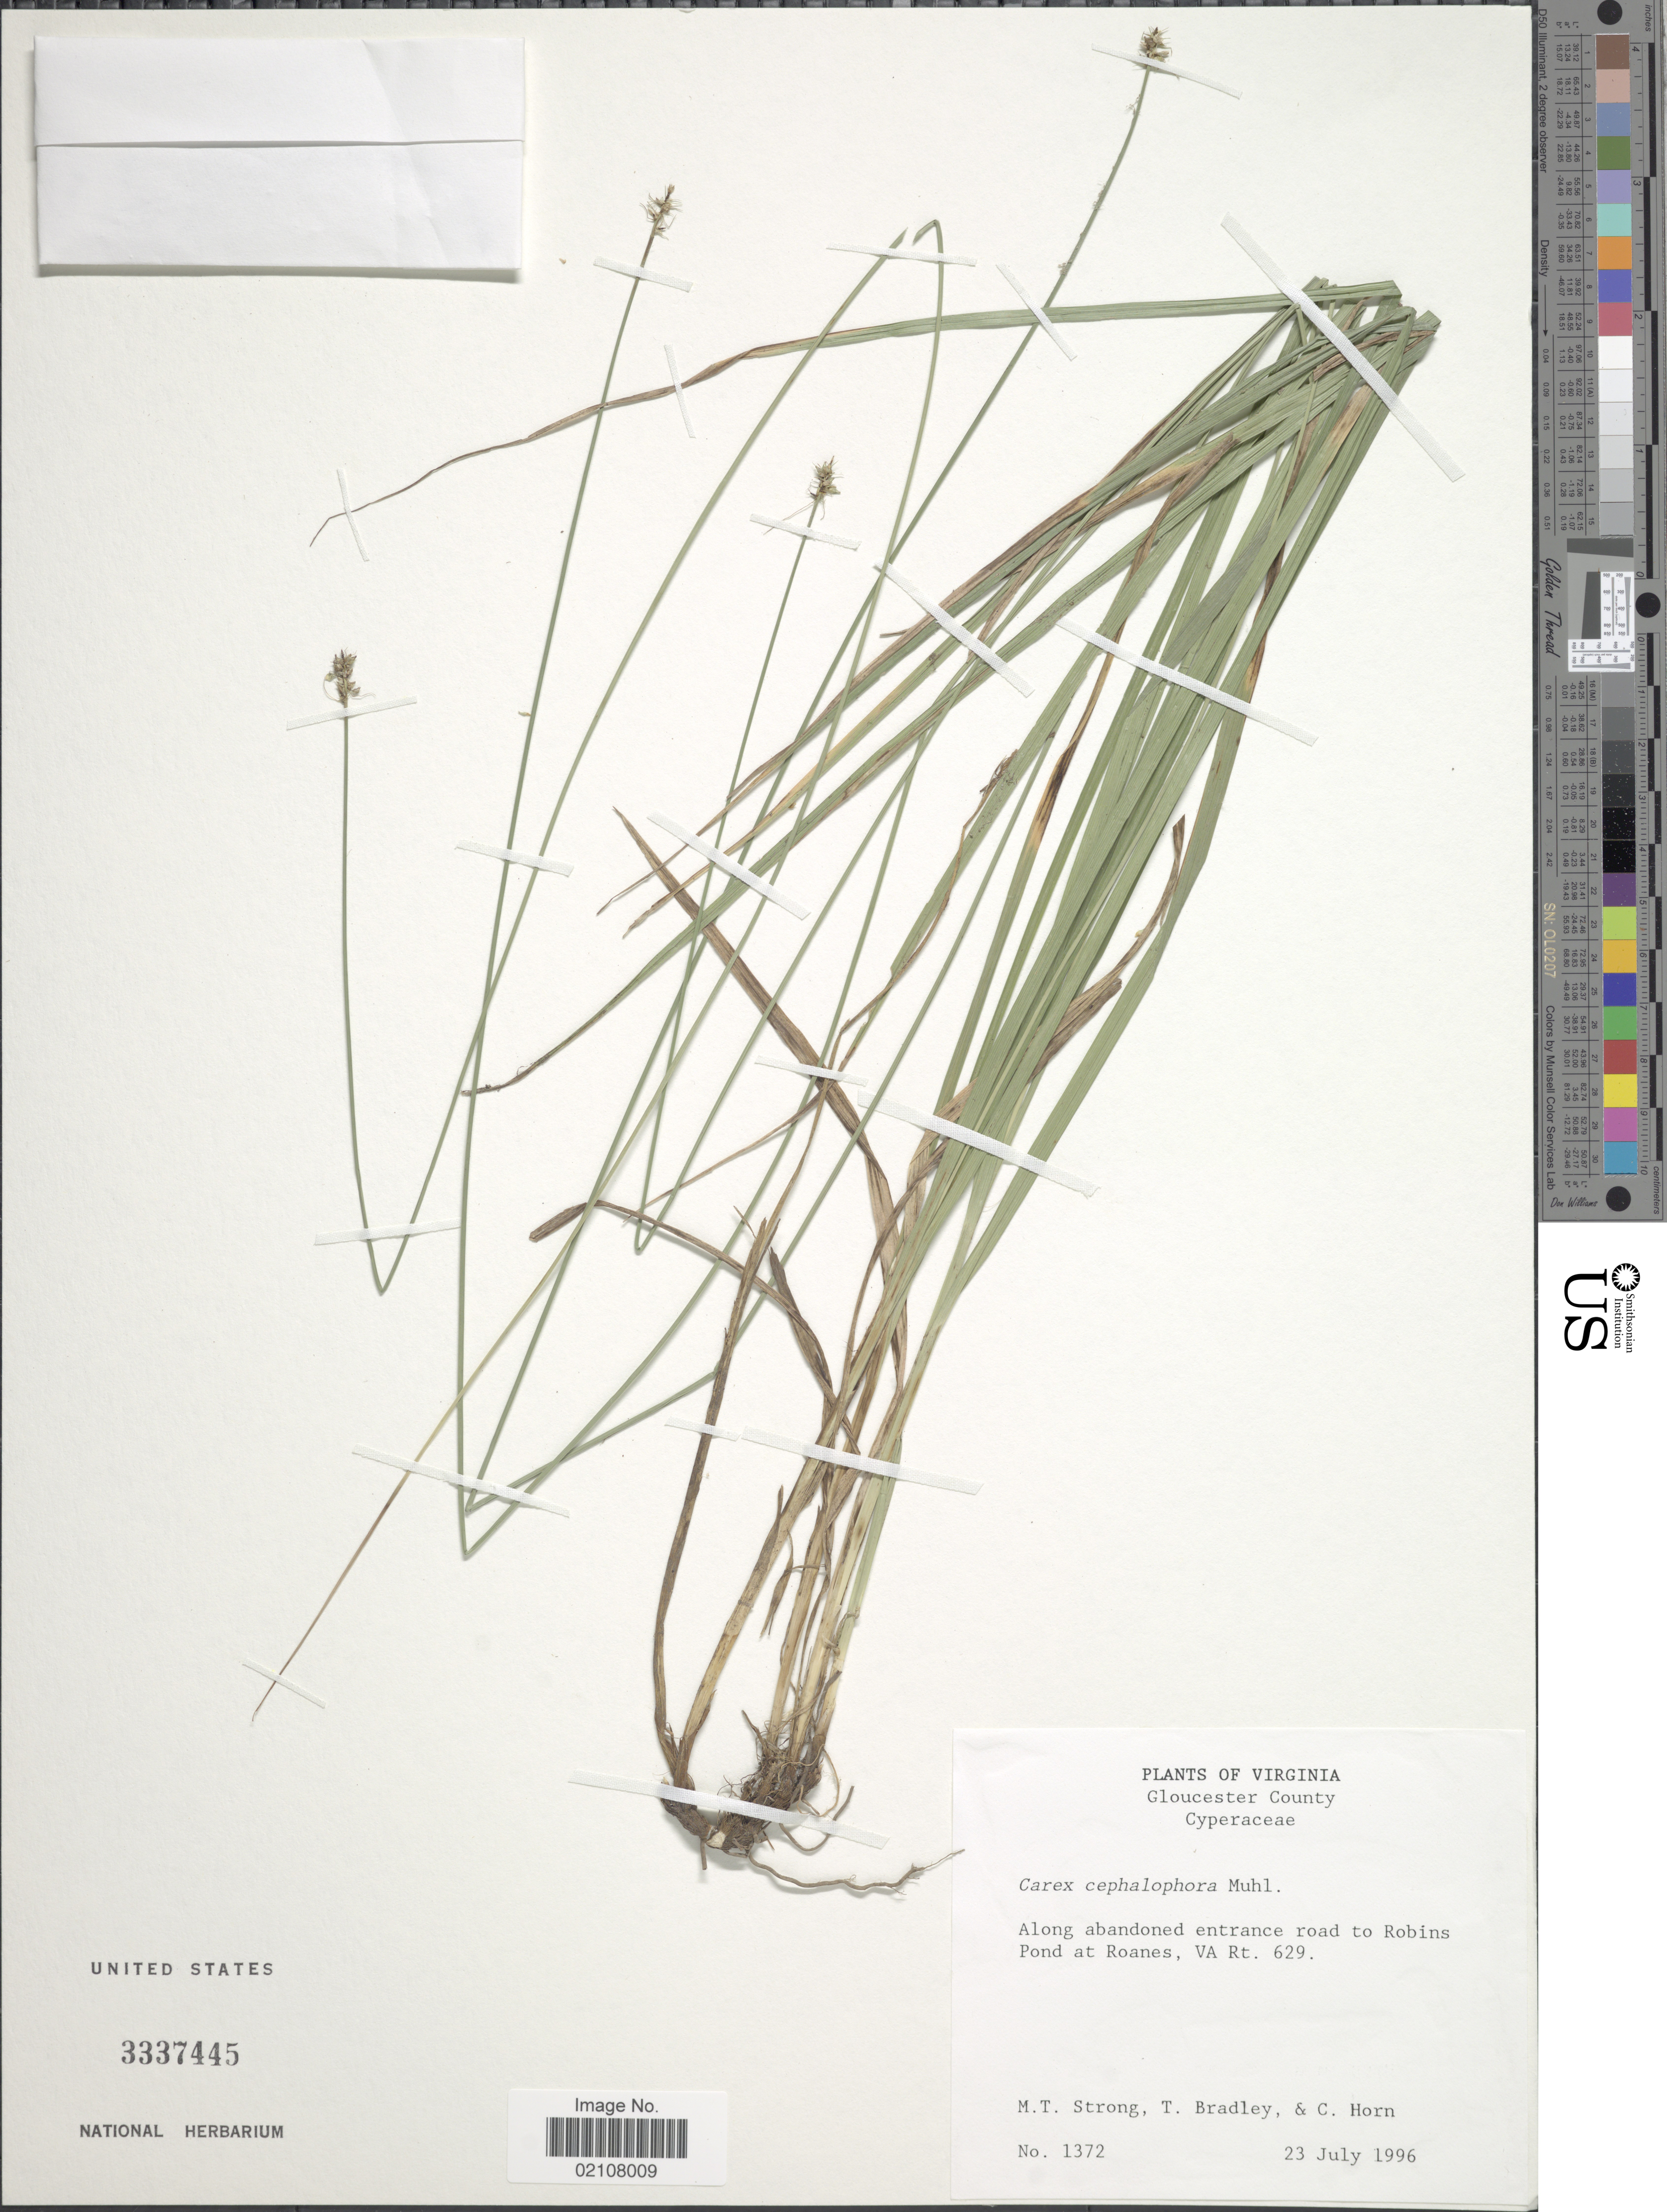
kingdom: Plantae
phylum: Tracheophyta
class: Liliopsida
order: Poales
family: Cyperaceae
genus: Carex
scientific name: Carex cephalophora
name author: Muhl. ex Willd.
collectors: M. T. Strong, T. Bradley & C. Horn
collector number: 1372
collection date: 1996-07-23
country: United States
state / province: Virginia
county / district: Gloucester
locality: along abandoned entrace road to Robins Pond at Roanes, VA Rt. 629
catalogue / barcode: US 3337445